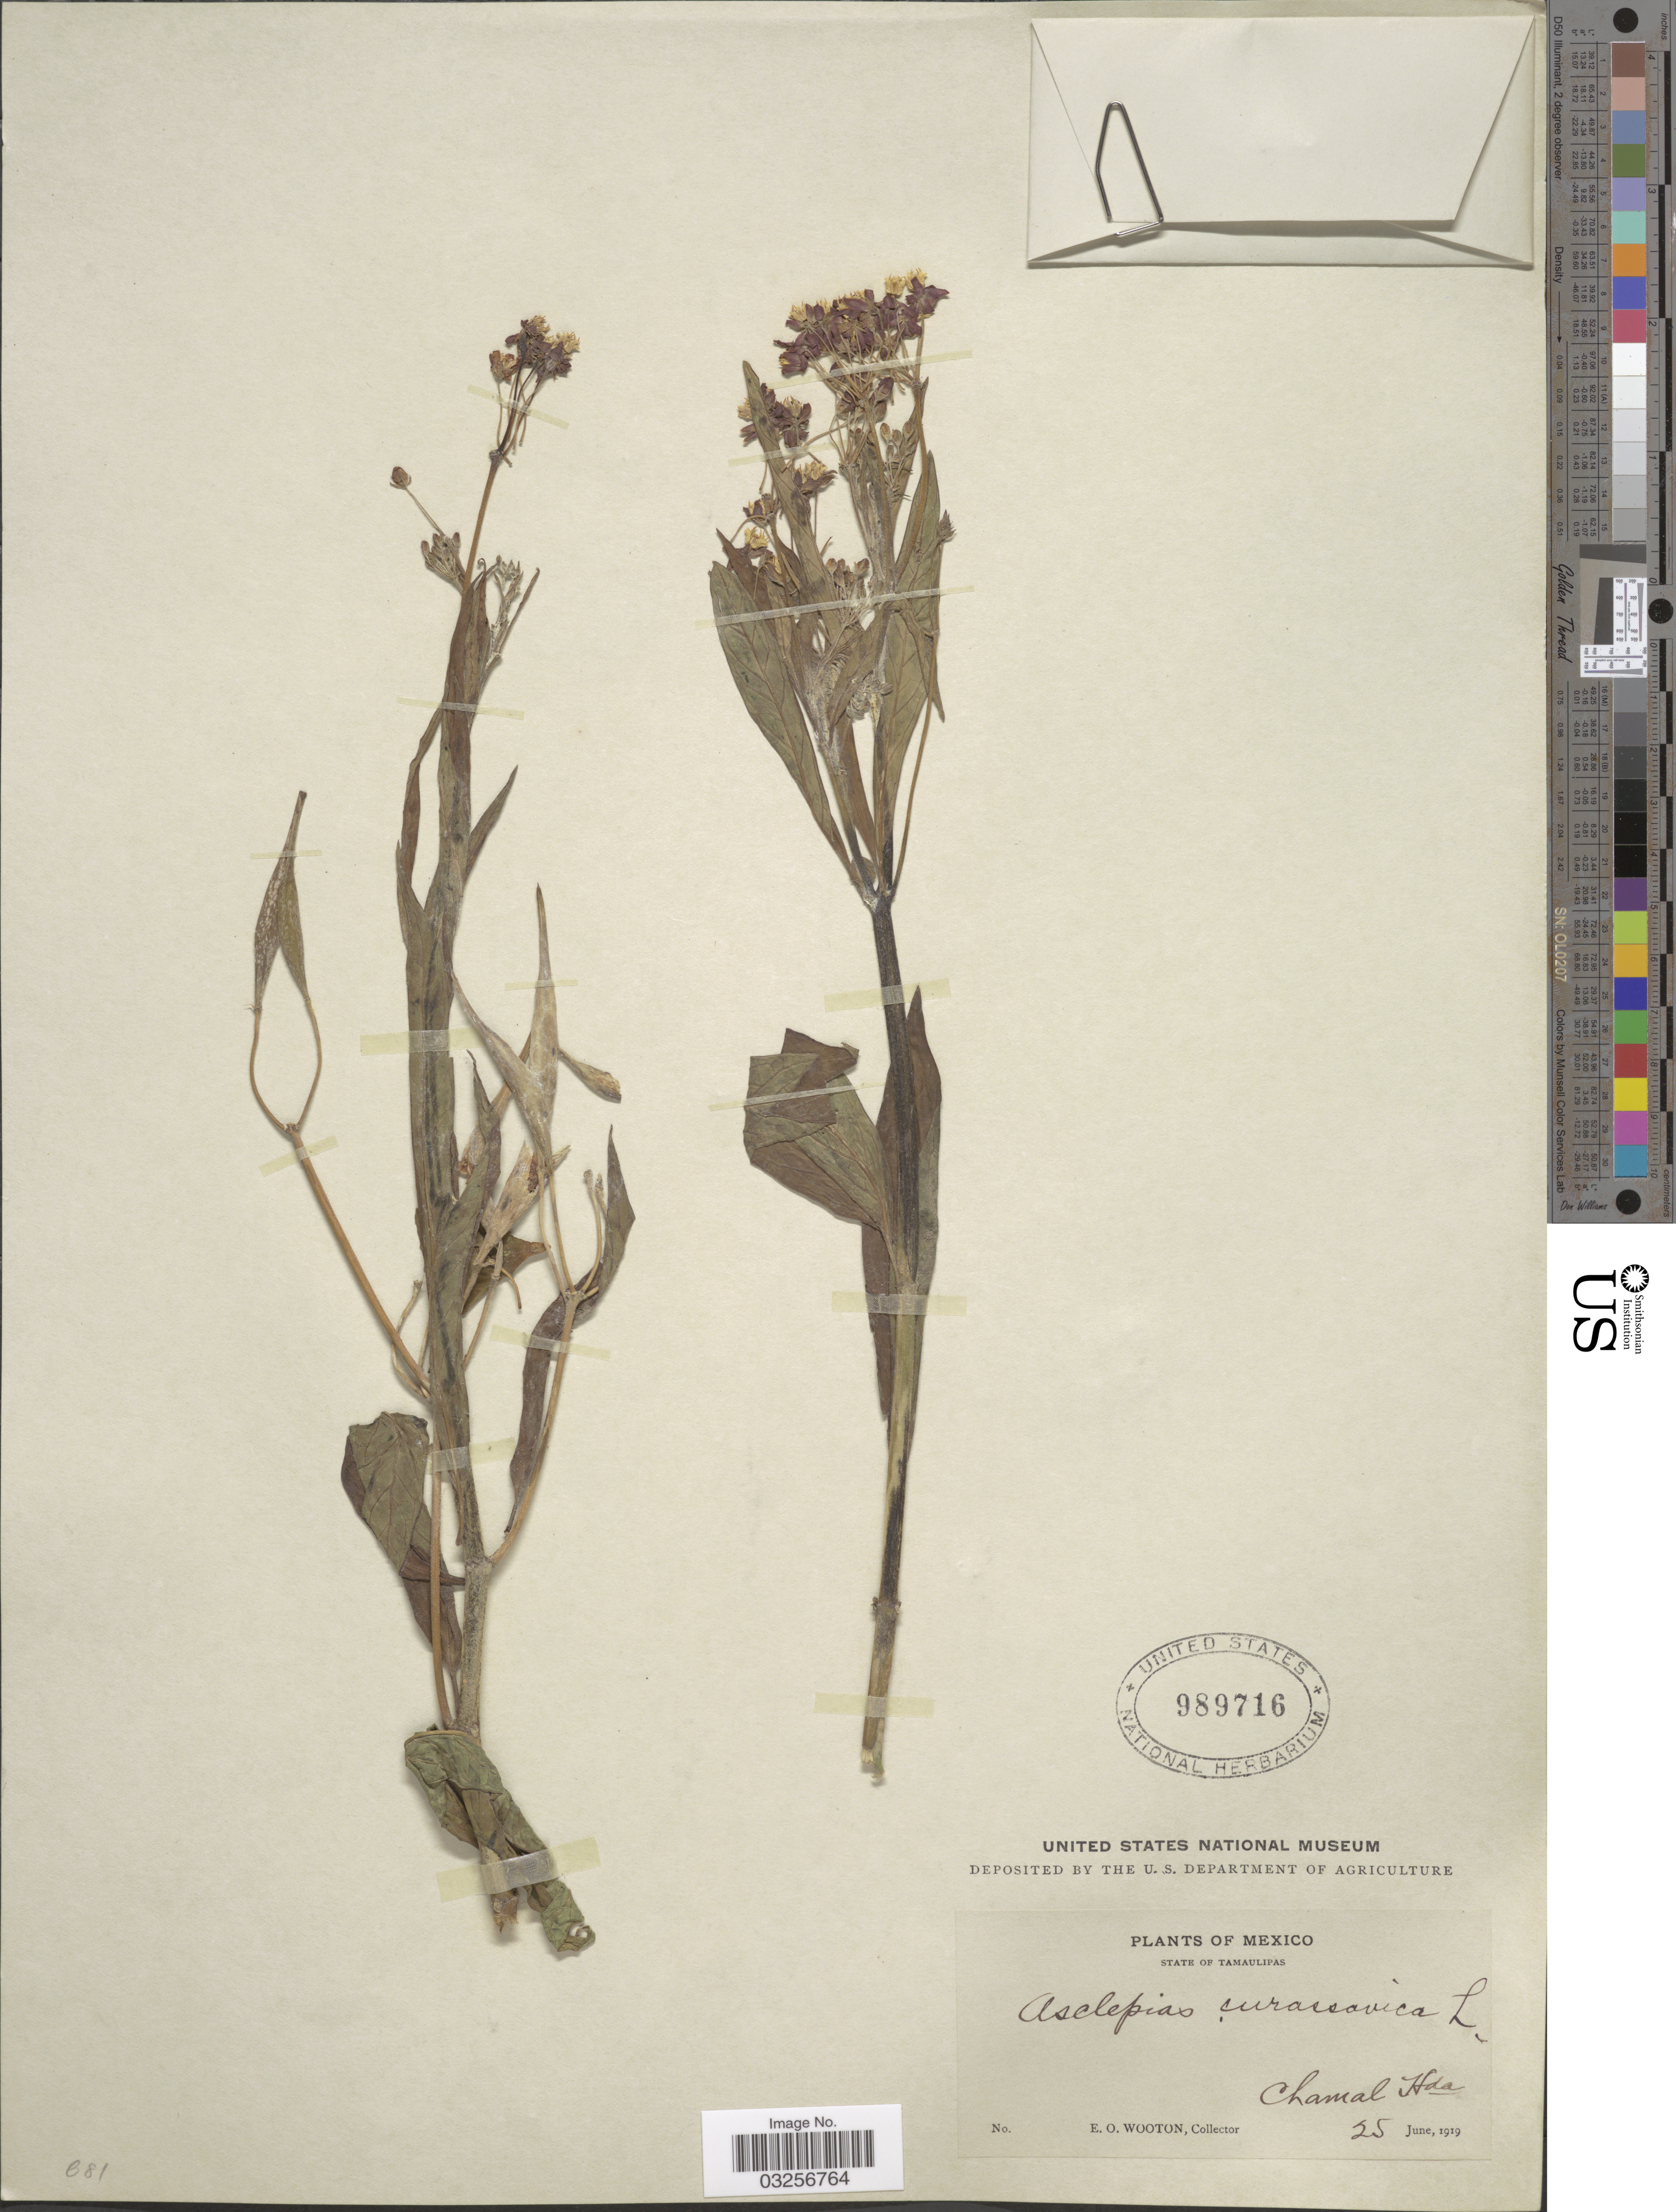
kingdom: Plantae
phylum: Tracheophyta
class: Magnoliopsida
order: Gentianales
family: Apocynaceae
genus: Asclepias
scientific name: Asclepias curassavica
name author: L.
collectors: E. O. Wooton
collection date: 1919-06-25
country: Mexico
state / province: Tamaulipas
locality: Chamal Hda.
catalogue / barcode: US 989716